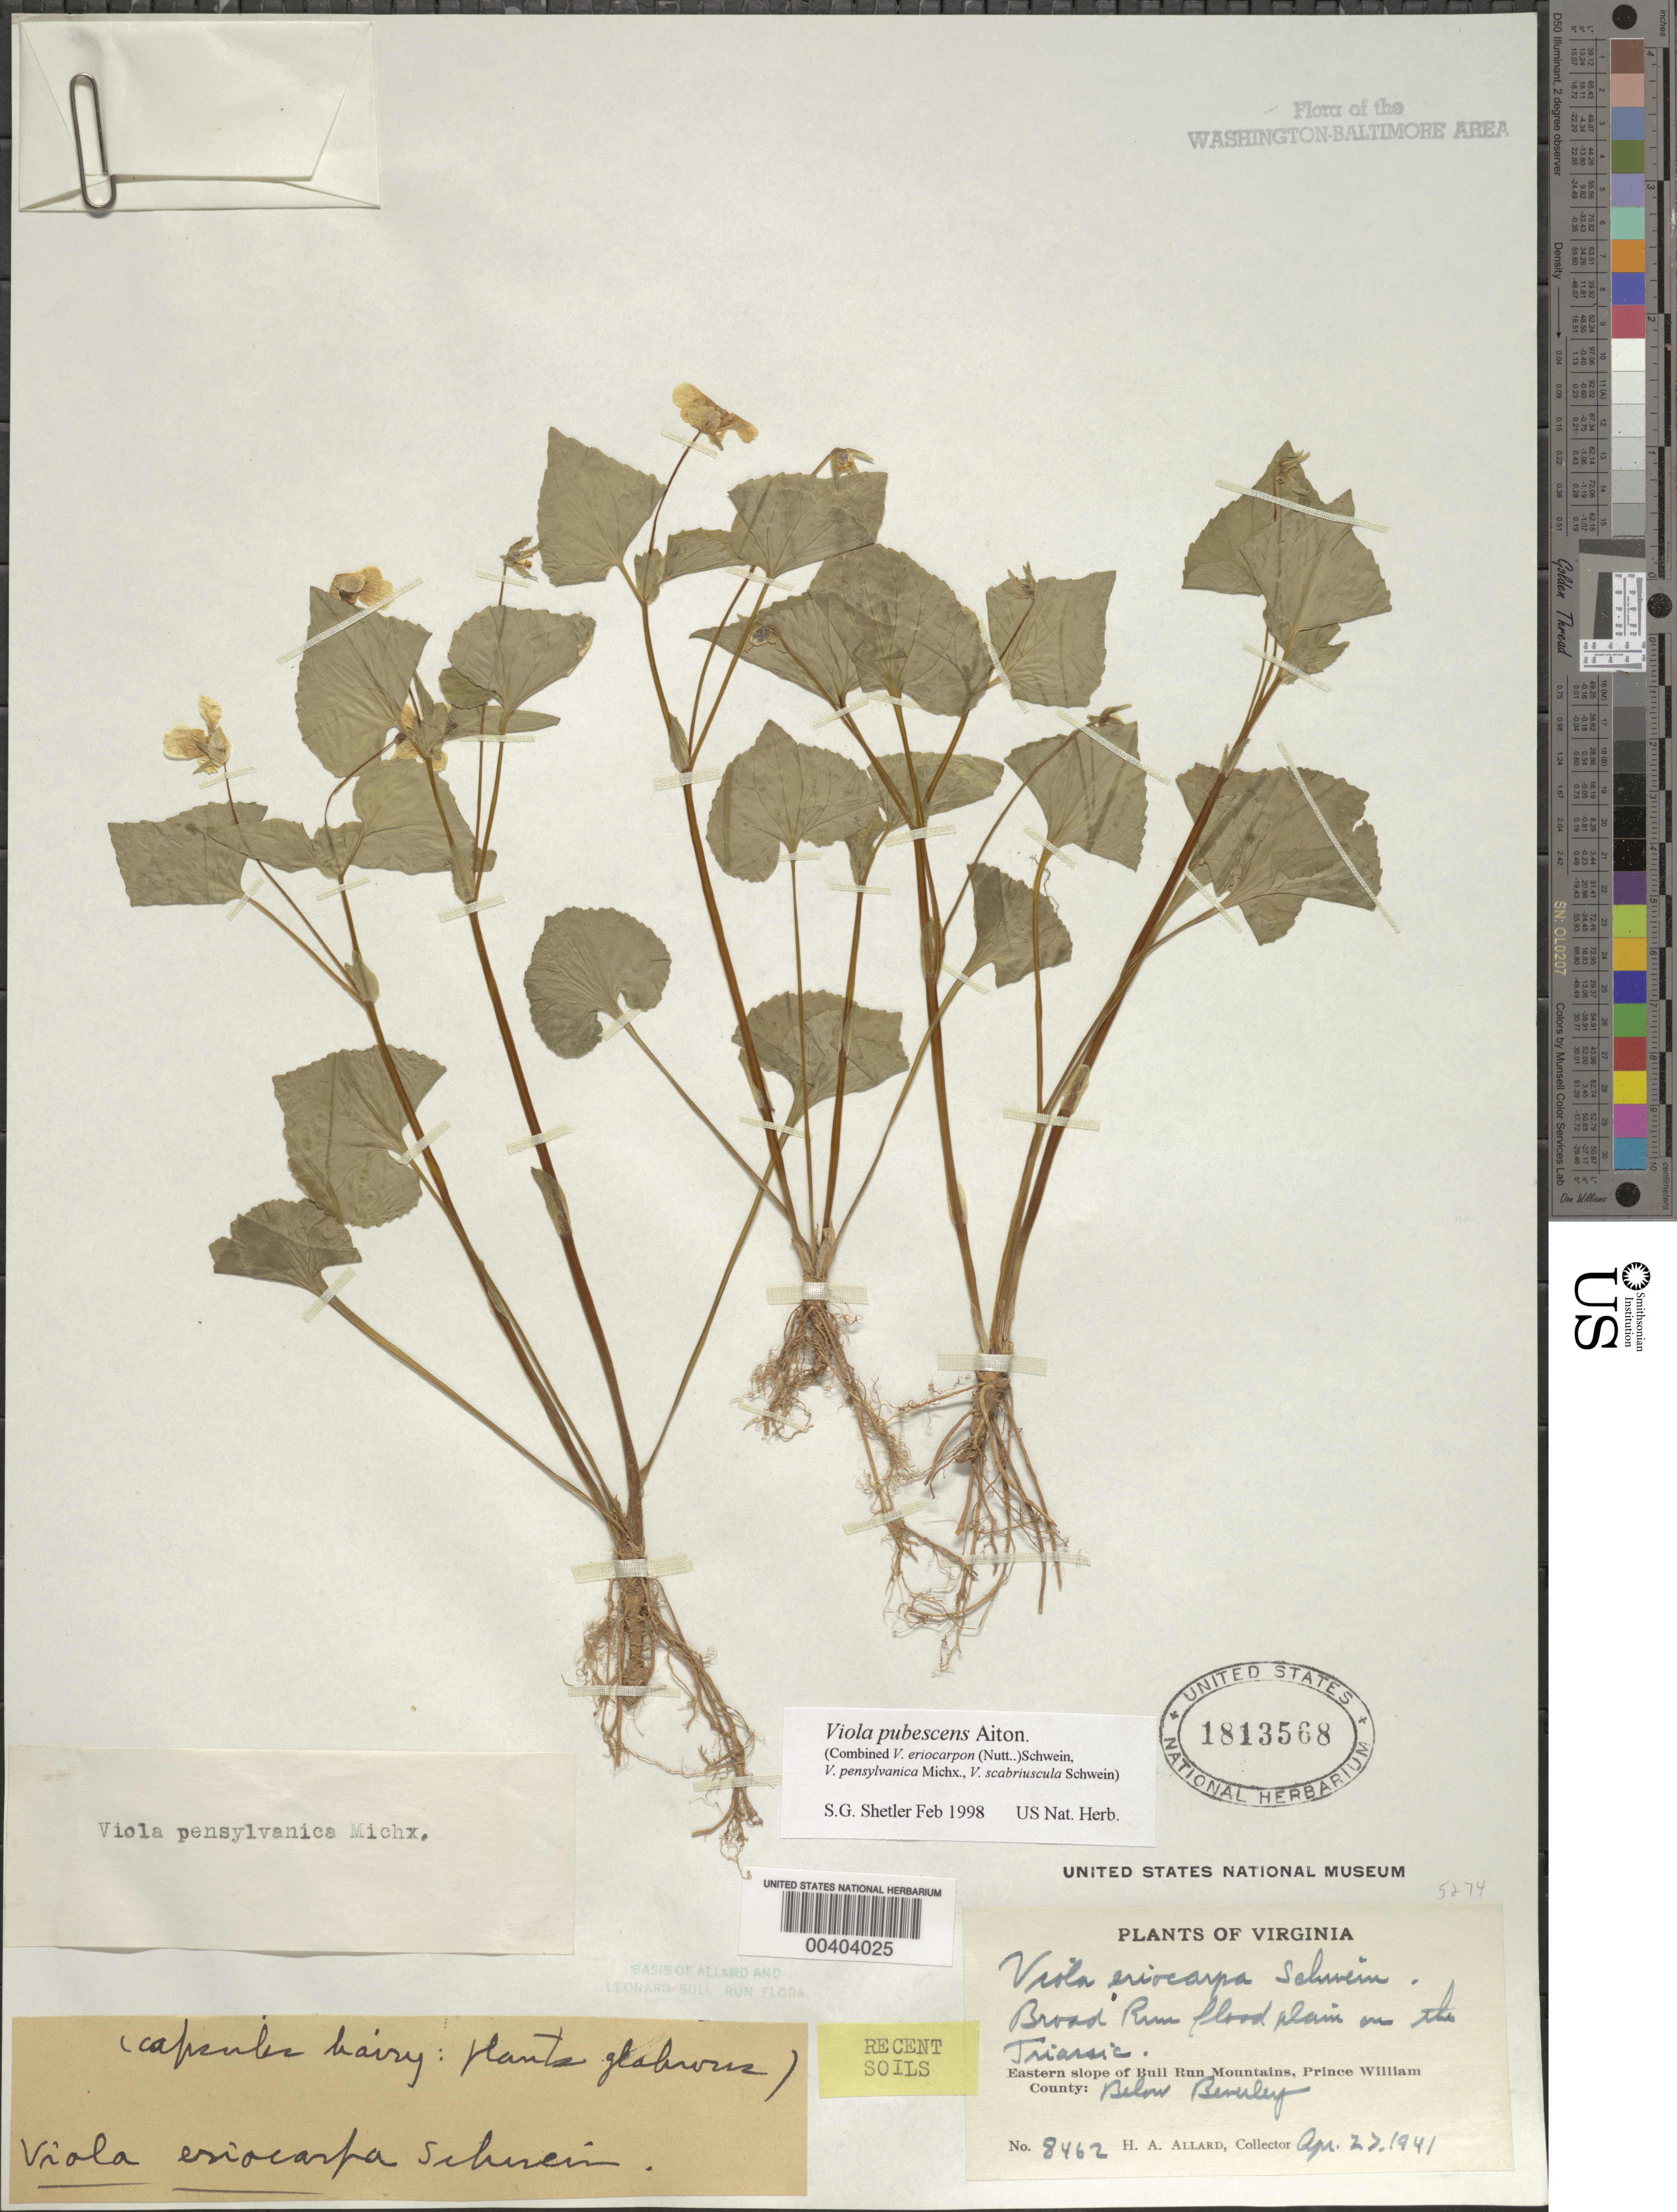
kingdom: Plantae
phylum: Tracheophyta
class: Magnoliopsida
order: Malpighiales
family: Violaceae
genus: Viola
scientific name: Viola pubescens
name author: Aiton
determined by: Shetler, Stanwyn G., (US), NMNH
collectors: H. A. Allard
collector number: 8462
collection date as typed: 27 Apr 1941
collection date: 1941-04-27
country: United States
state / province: Virginia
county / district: Prince William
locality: Broad Run Creek, below Beverley Mill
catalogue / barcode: US 1813568